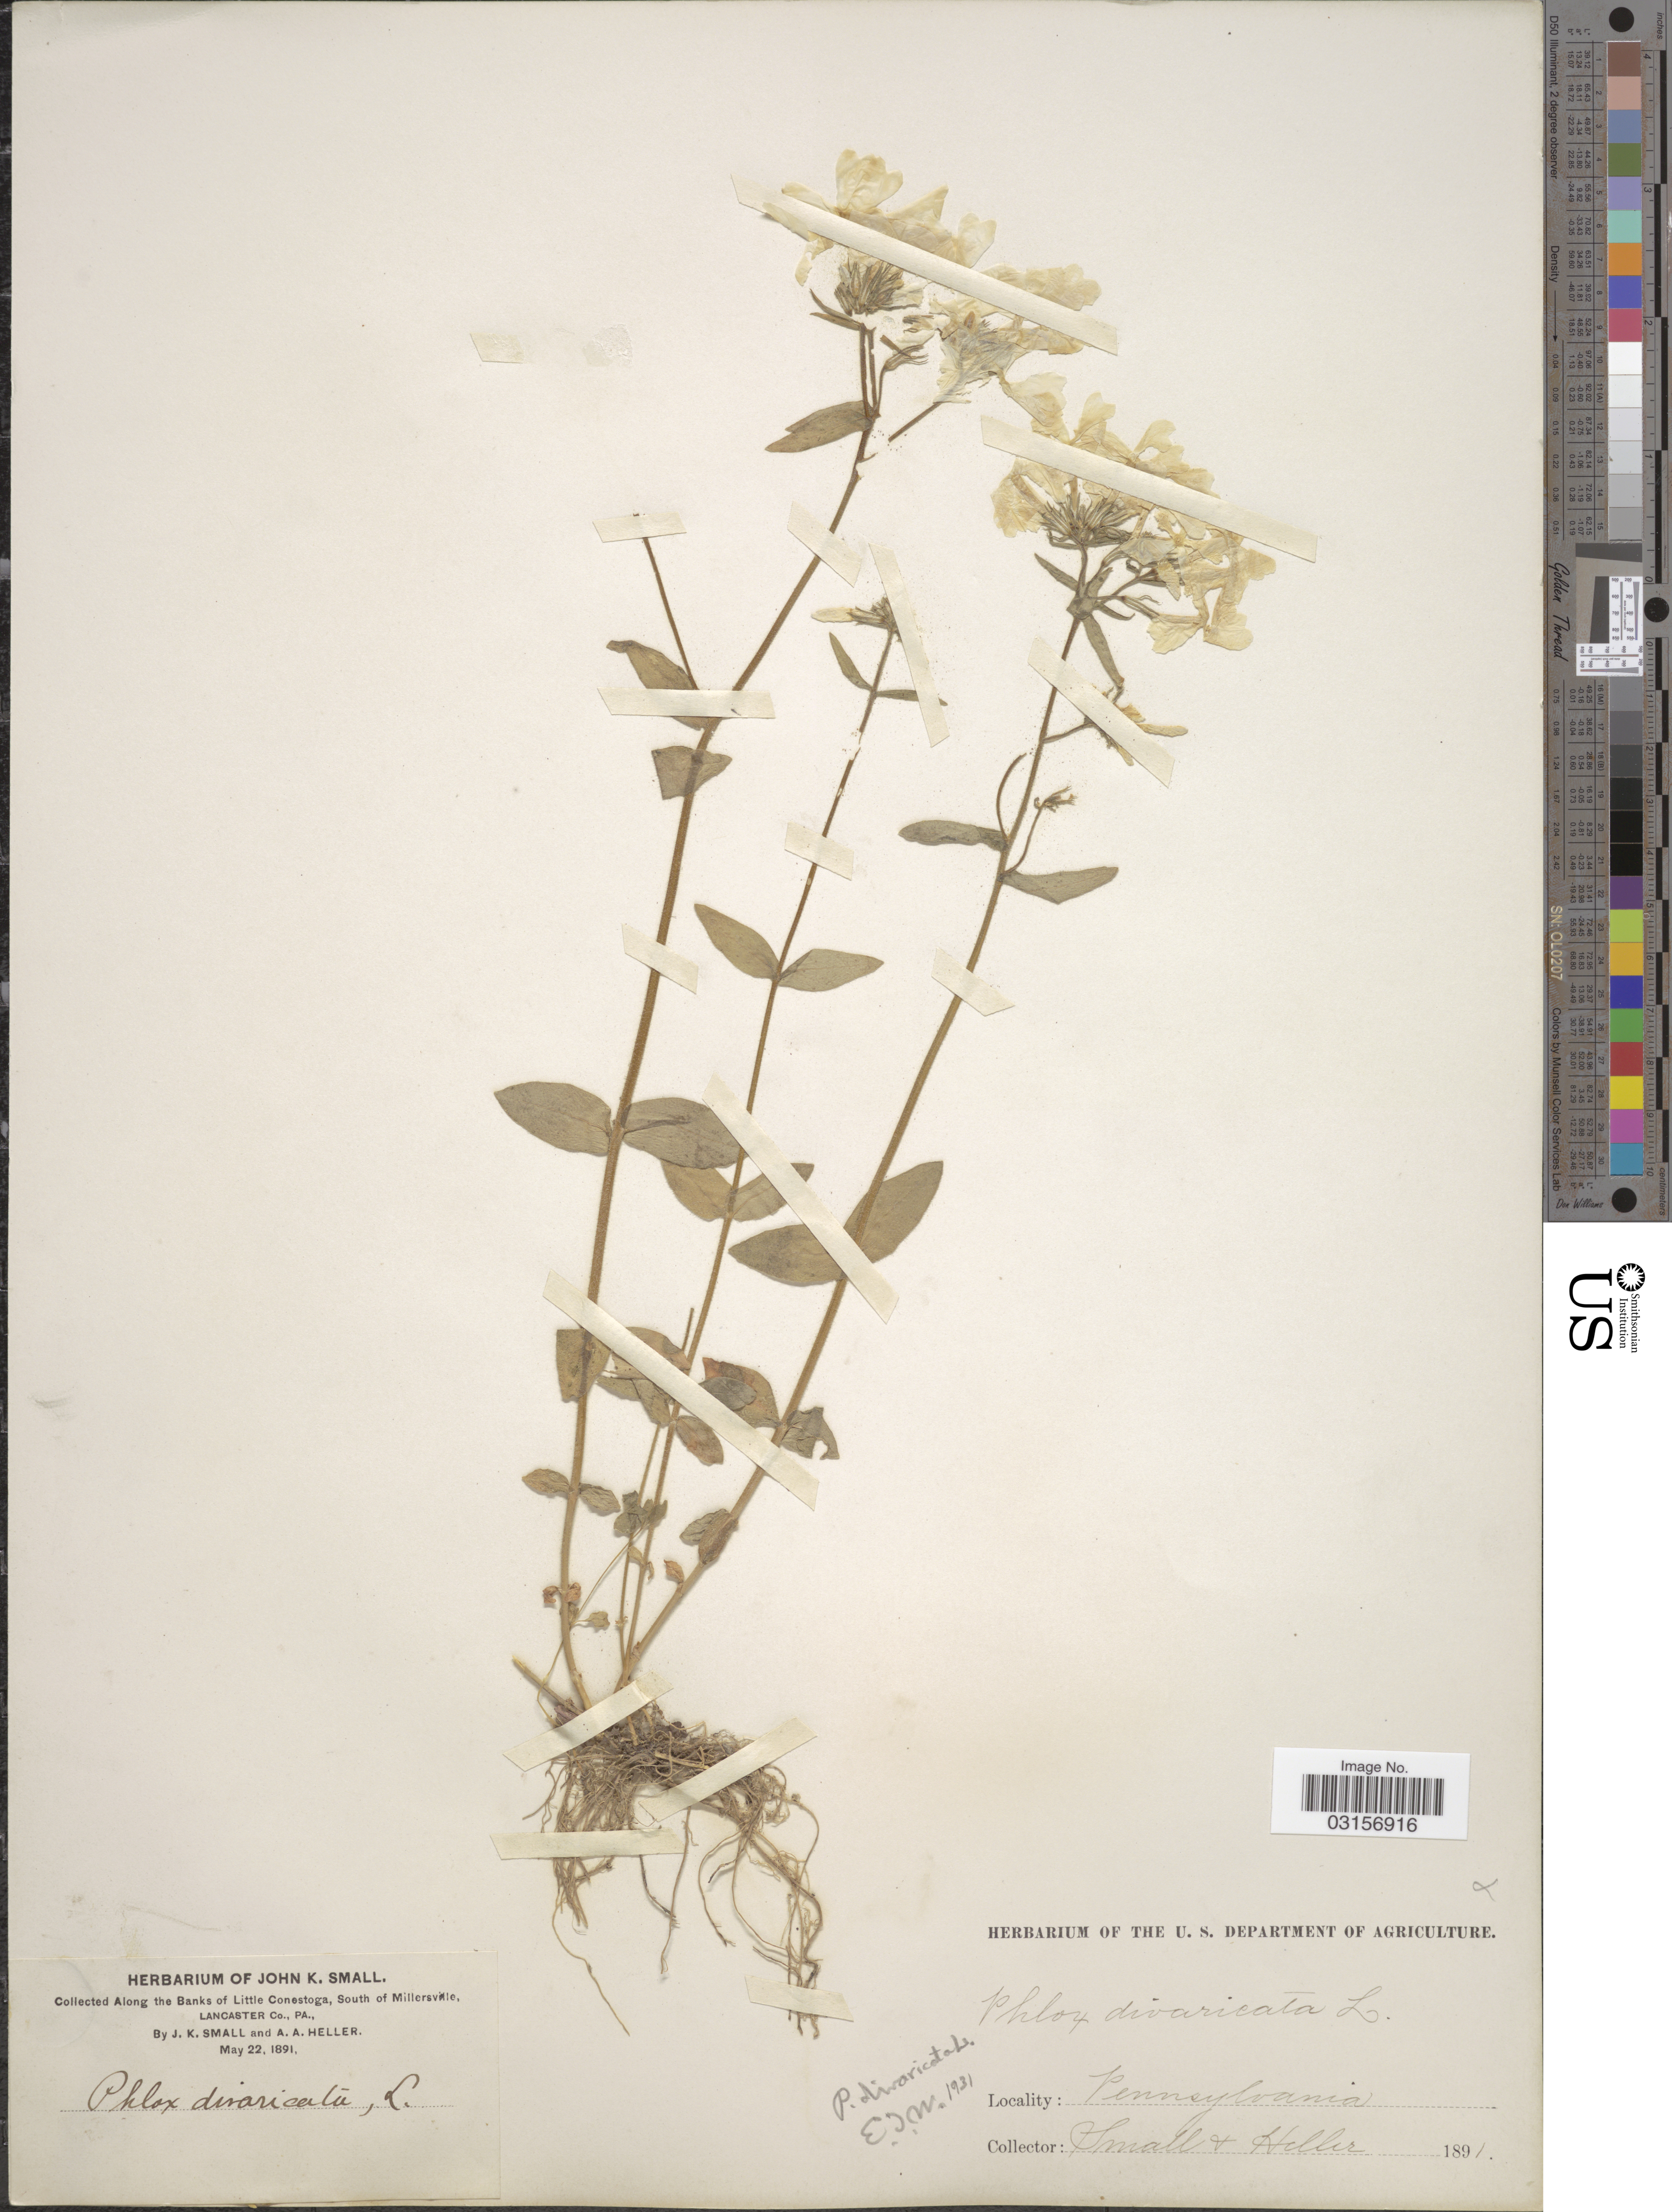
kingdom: Plantae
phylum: Tracheophyta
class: Magnoliopsida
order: Ericales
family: Polemoniaceae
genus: Phlox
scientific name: Phlox divaricata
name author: L.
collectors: J. K. Small & A. A. Heller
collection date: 1891-05-22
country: United States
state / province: Pennsylvania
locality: Along the Banks of Little Conestoga, South of Millersville, Lancaster Co.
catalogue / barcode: US 103115